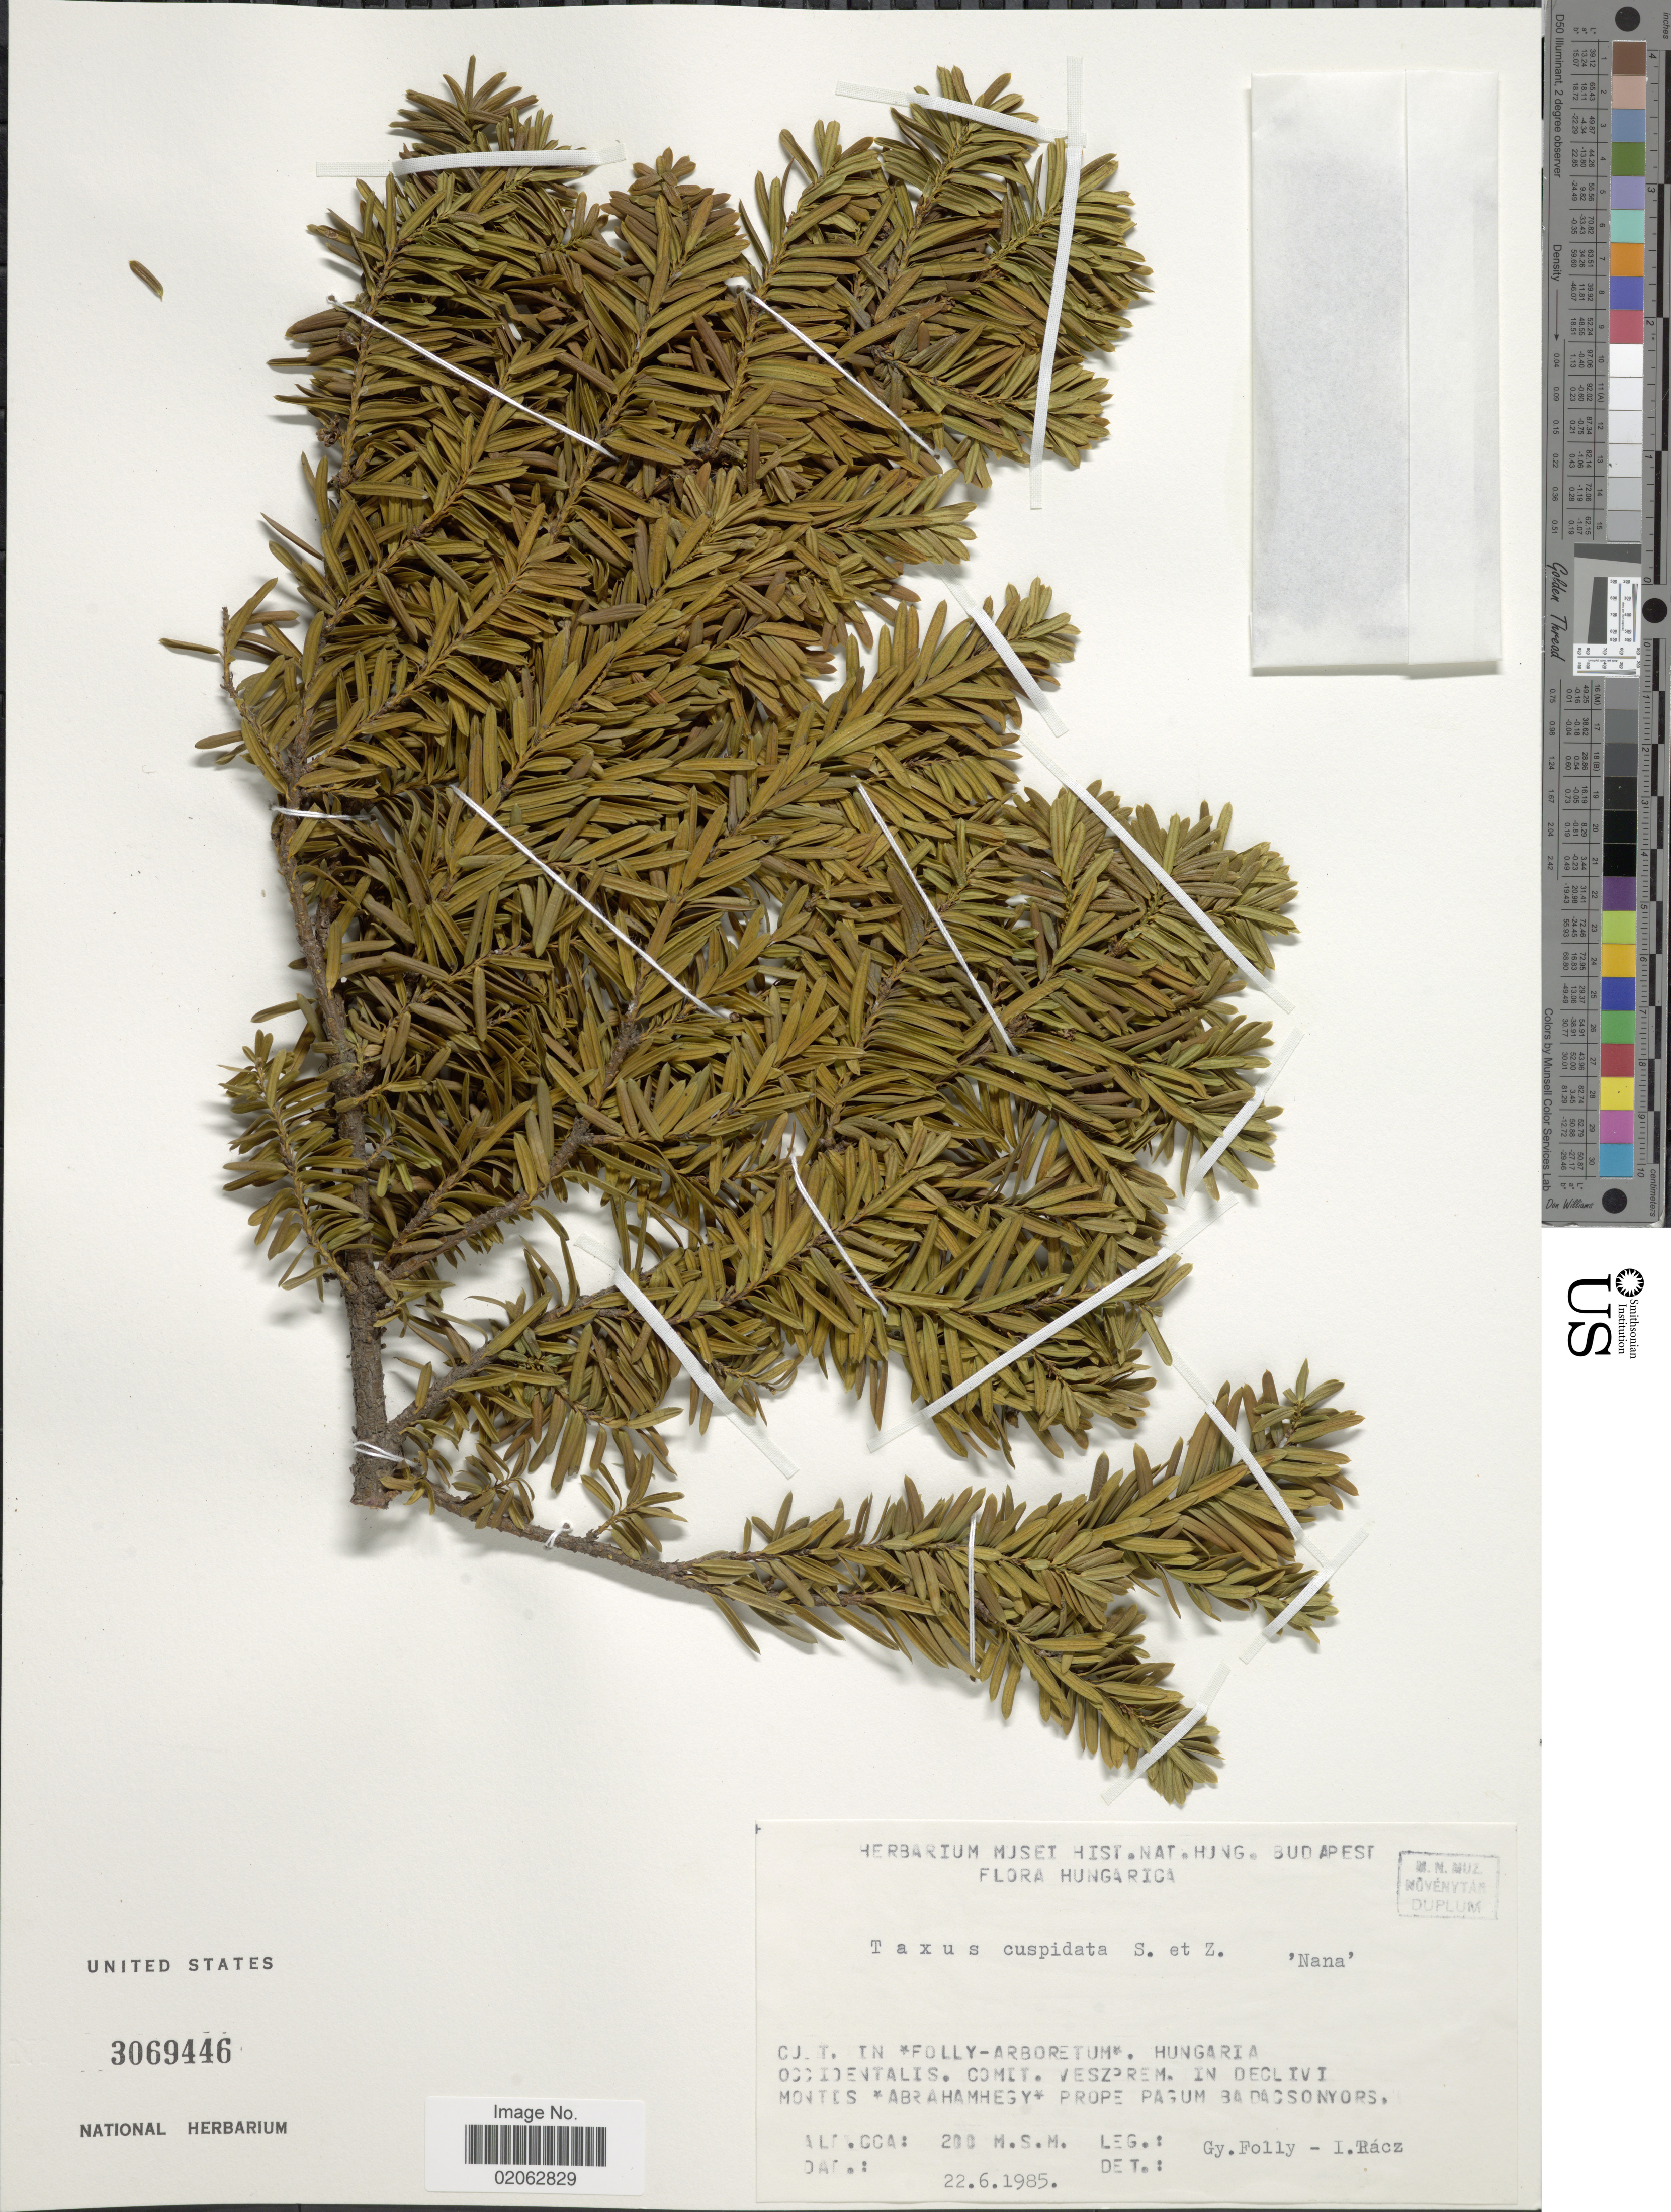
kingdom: Plantae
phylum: Tracheophyta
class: Pinopsida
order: Pinales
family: Taxaceae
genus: Taxus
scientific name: Taxus cuspidata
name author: Siebert & Zucc.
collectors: G. Folly & I. Rácz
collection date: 1985-06-22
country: Hungary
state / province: Veszprém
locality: In declivi montis [interpreted]Abrahamhegy[interpreted] prope pagum Badacsonyors.[interpreted]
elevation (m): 200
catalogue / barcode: US 3069446